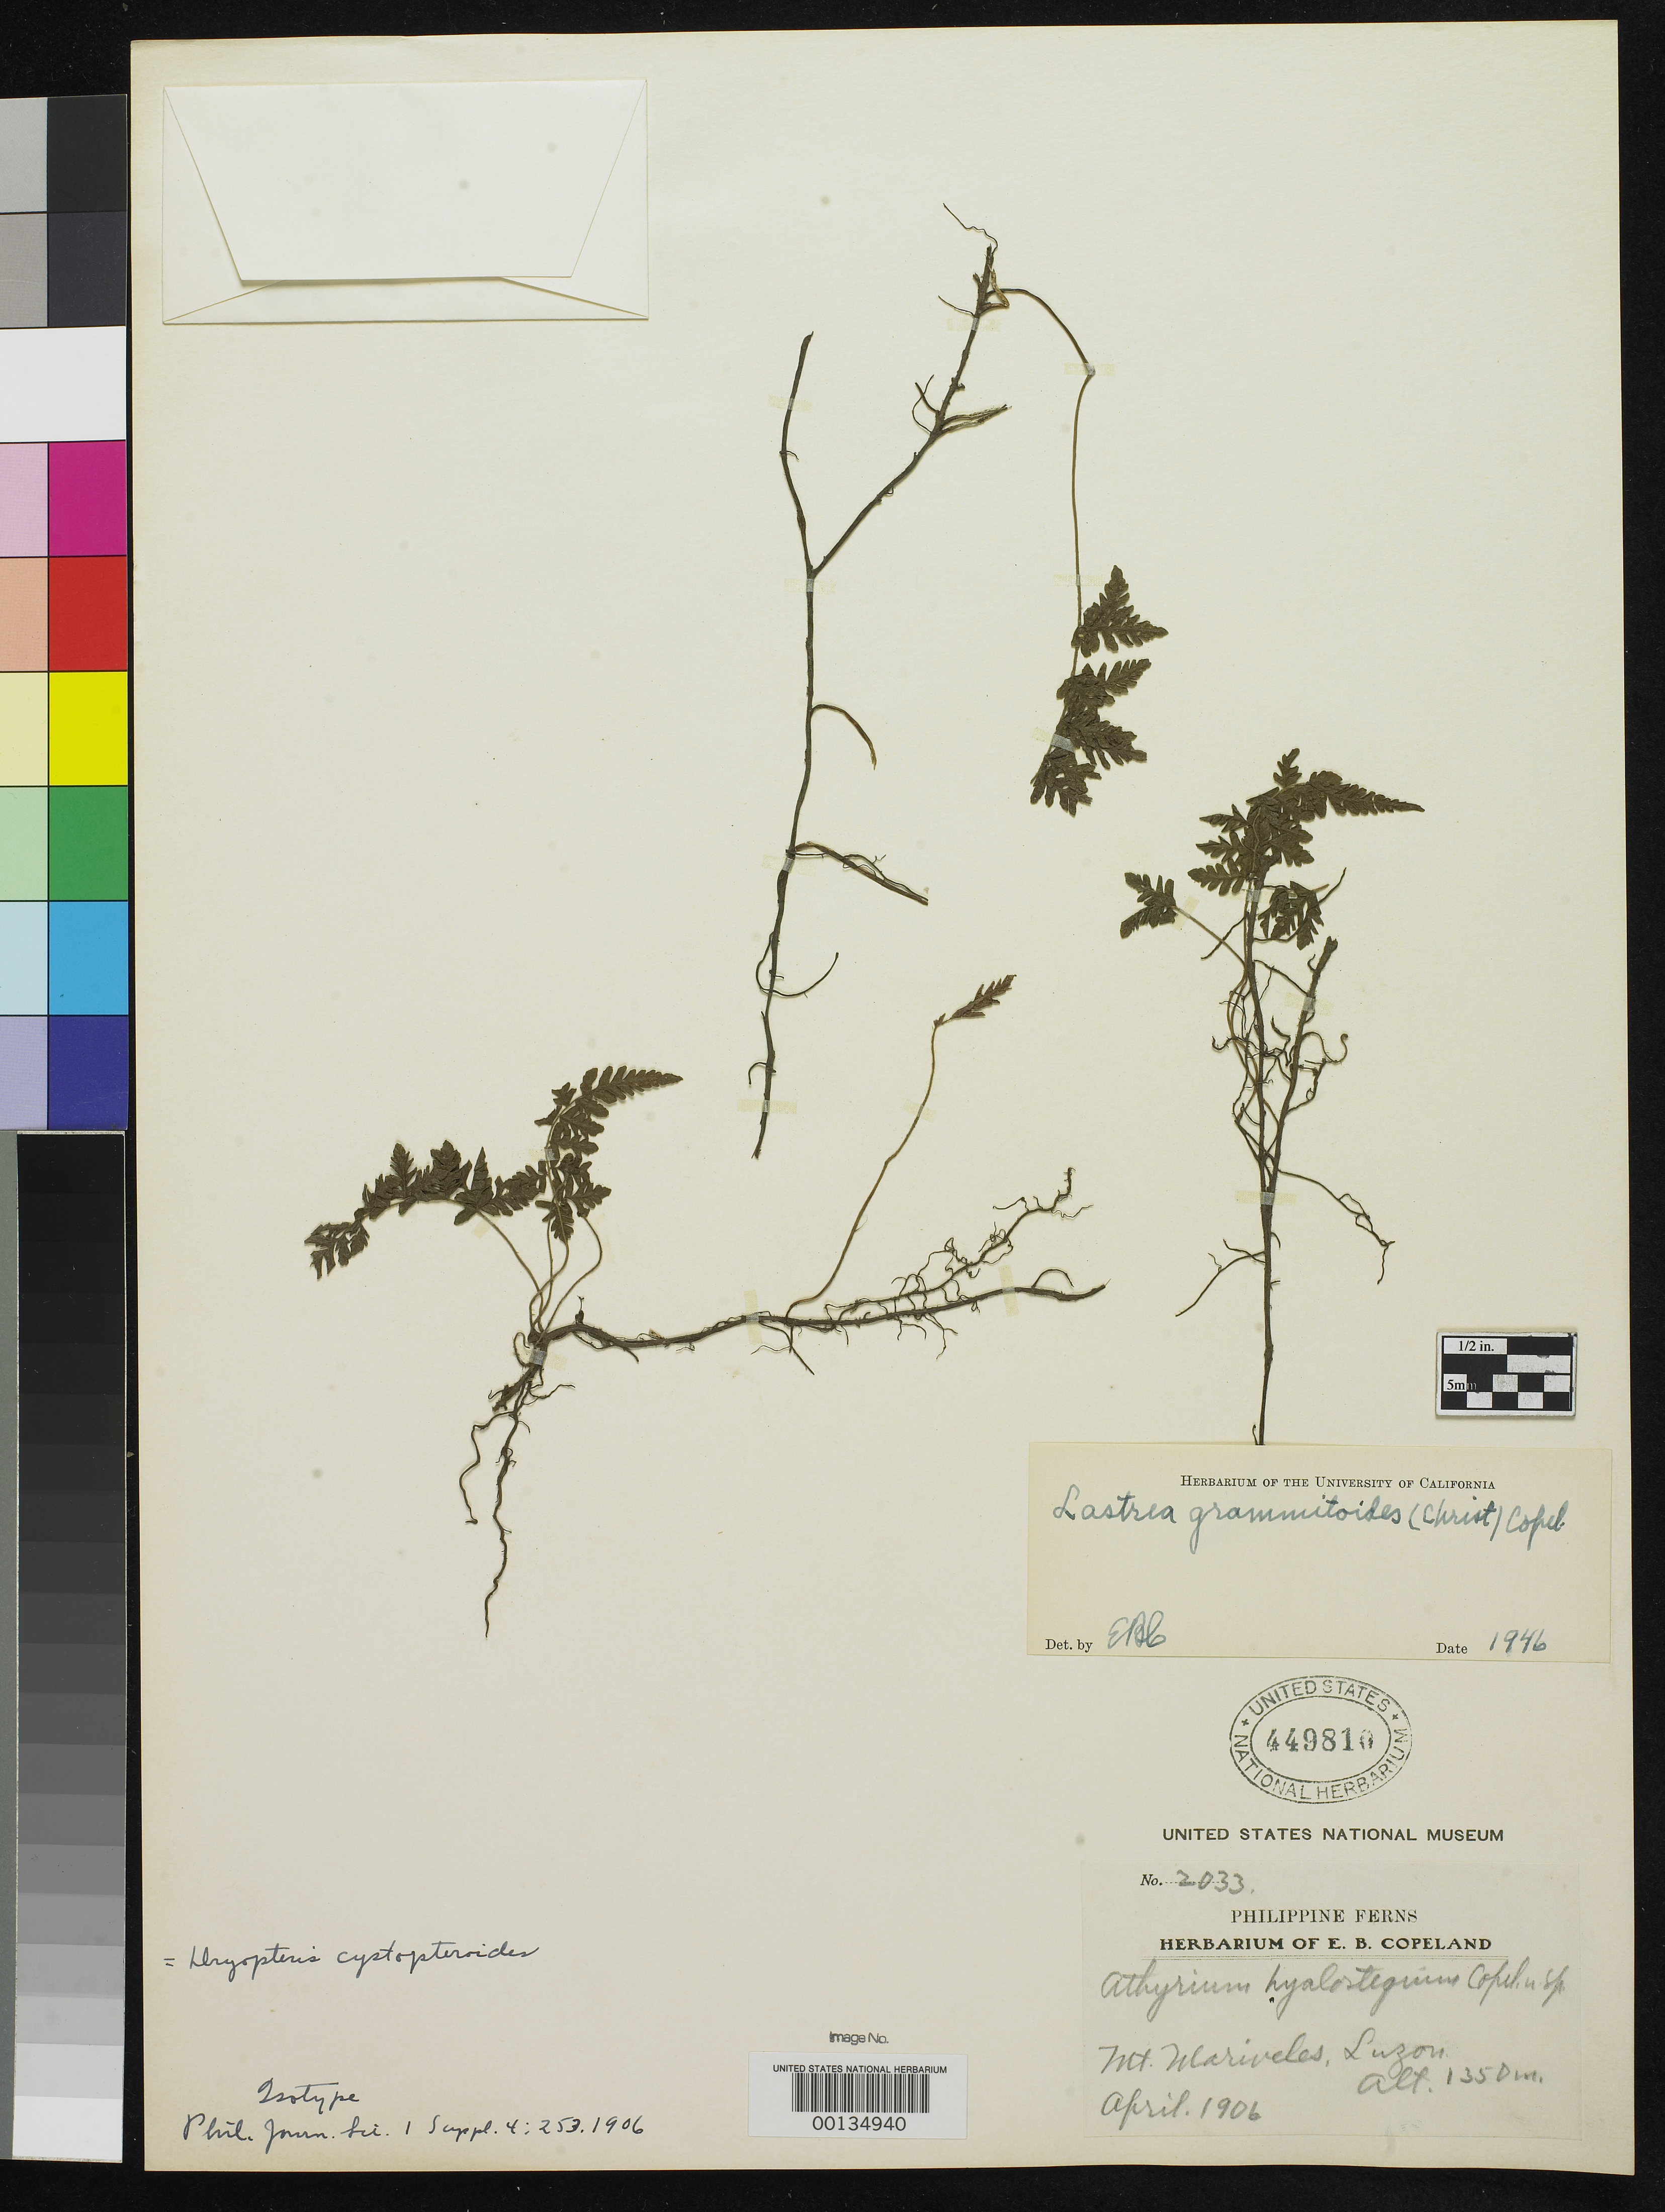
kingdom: Plantae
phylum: Tracheophyta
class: Polypodiopsida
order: Polypodiales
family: Athyriaceae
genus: Athyrium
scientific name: Athyrium hyalostegium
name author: Copel.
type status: Isosyntype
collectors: E. B. Copeland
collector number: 2033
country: Philippines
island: Luzon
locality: Mariveles.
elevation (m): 1350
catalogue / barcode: US 449810